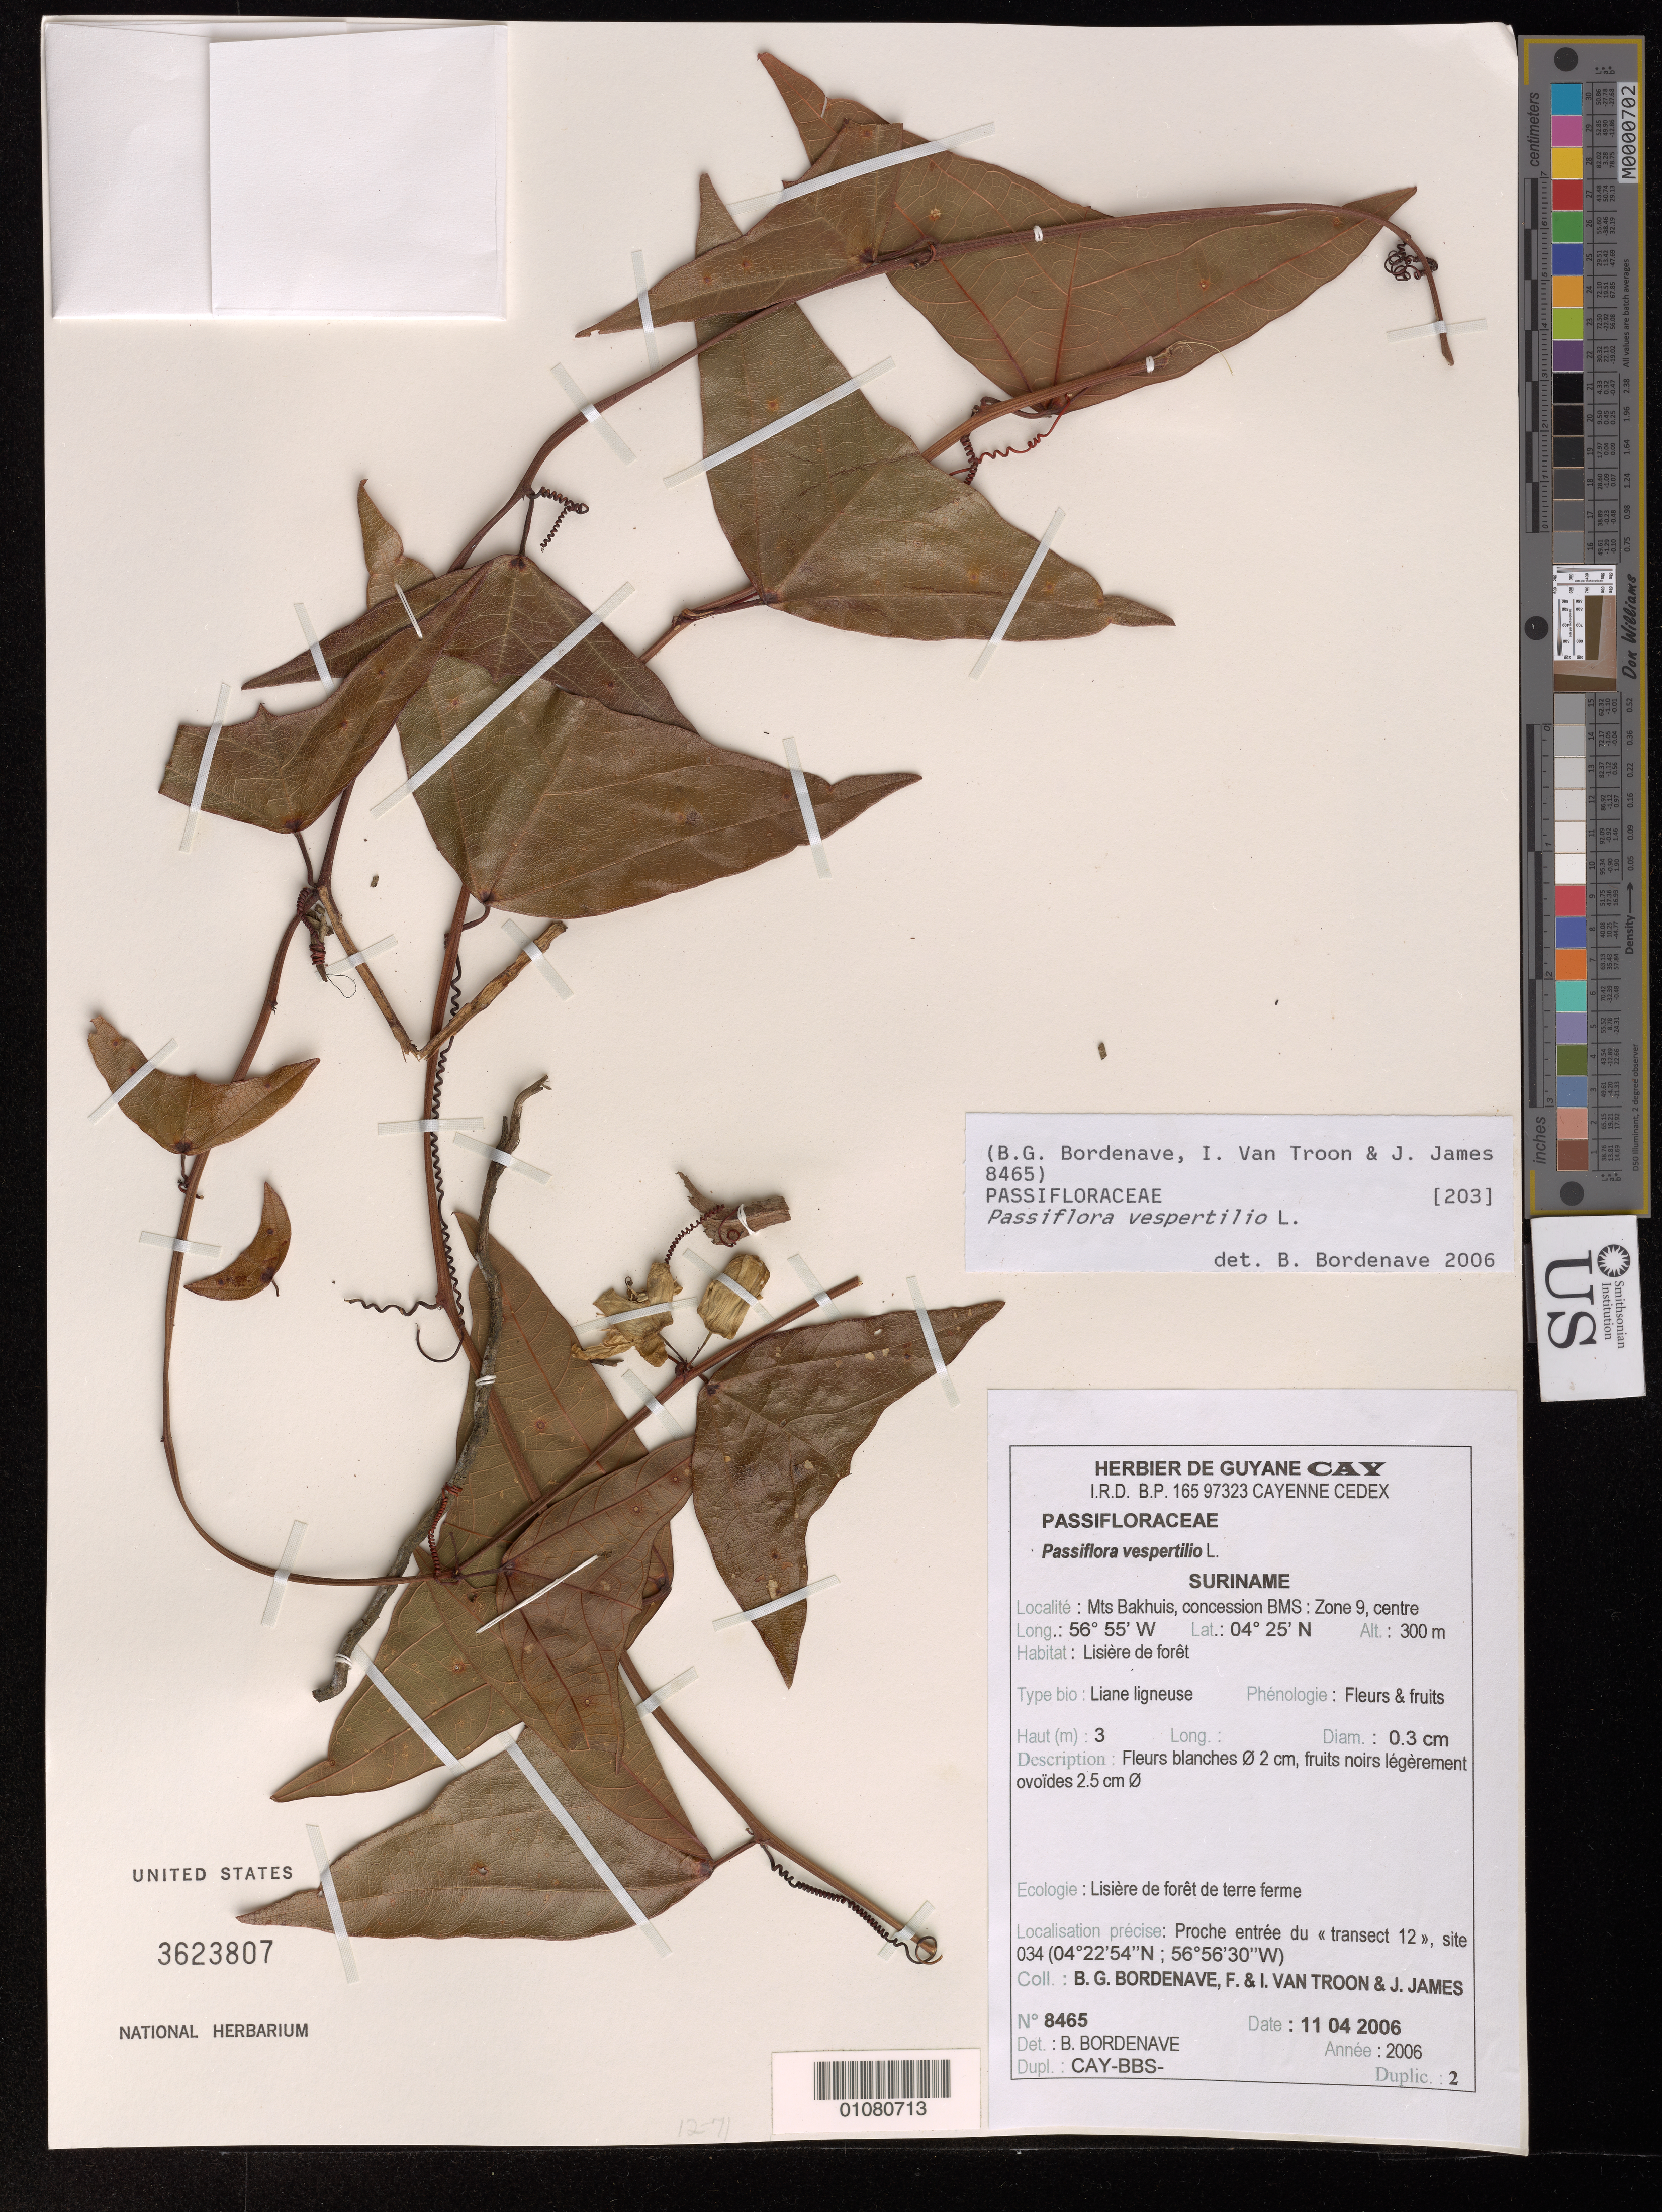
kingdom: Plantae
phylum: Tracheophyta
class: Magnoliopsida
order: Malpighiales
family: Passifloraceae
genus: Passiflora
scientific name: Passiflora vespertilio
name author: L.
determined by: Bordenave, B.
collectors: B. Bordenave, F. Troon, I. van Troon & J. James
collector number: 8465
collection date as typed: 11-Apr-06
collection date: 2006-04-11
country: Suriname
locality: Mts. Bakhuis, concession BMS: zone 9, centre. Proche entrée du transect 12, site 34 (4º22'54"N; 56º56'30"W)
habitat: Lisière de forêt de terre ferme.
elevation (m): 300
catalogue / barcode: US 3623807